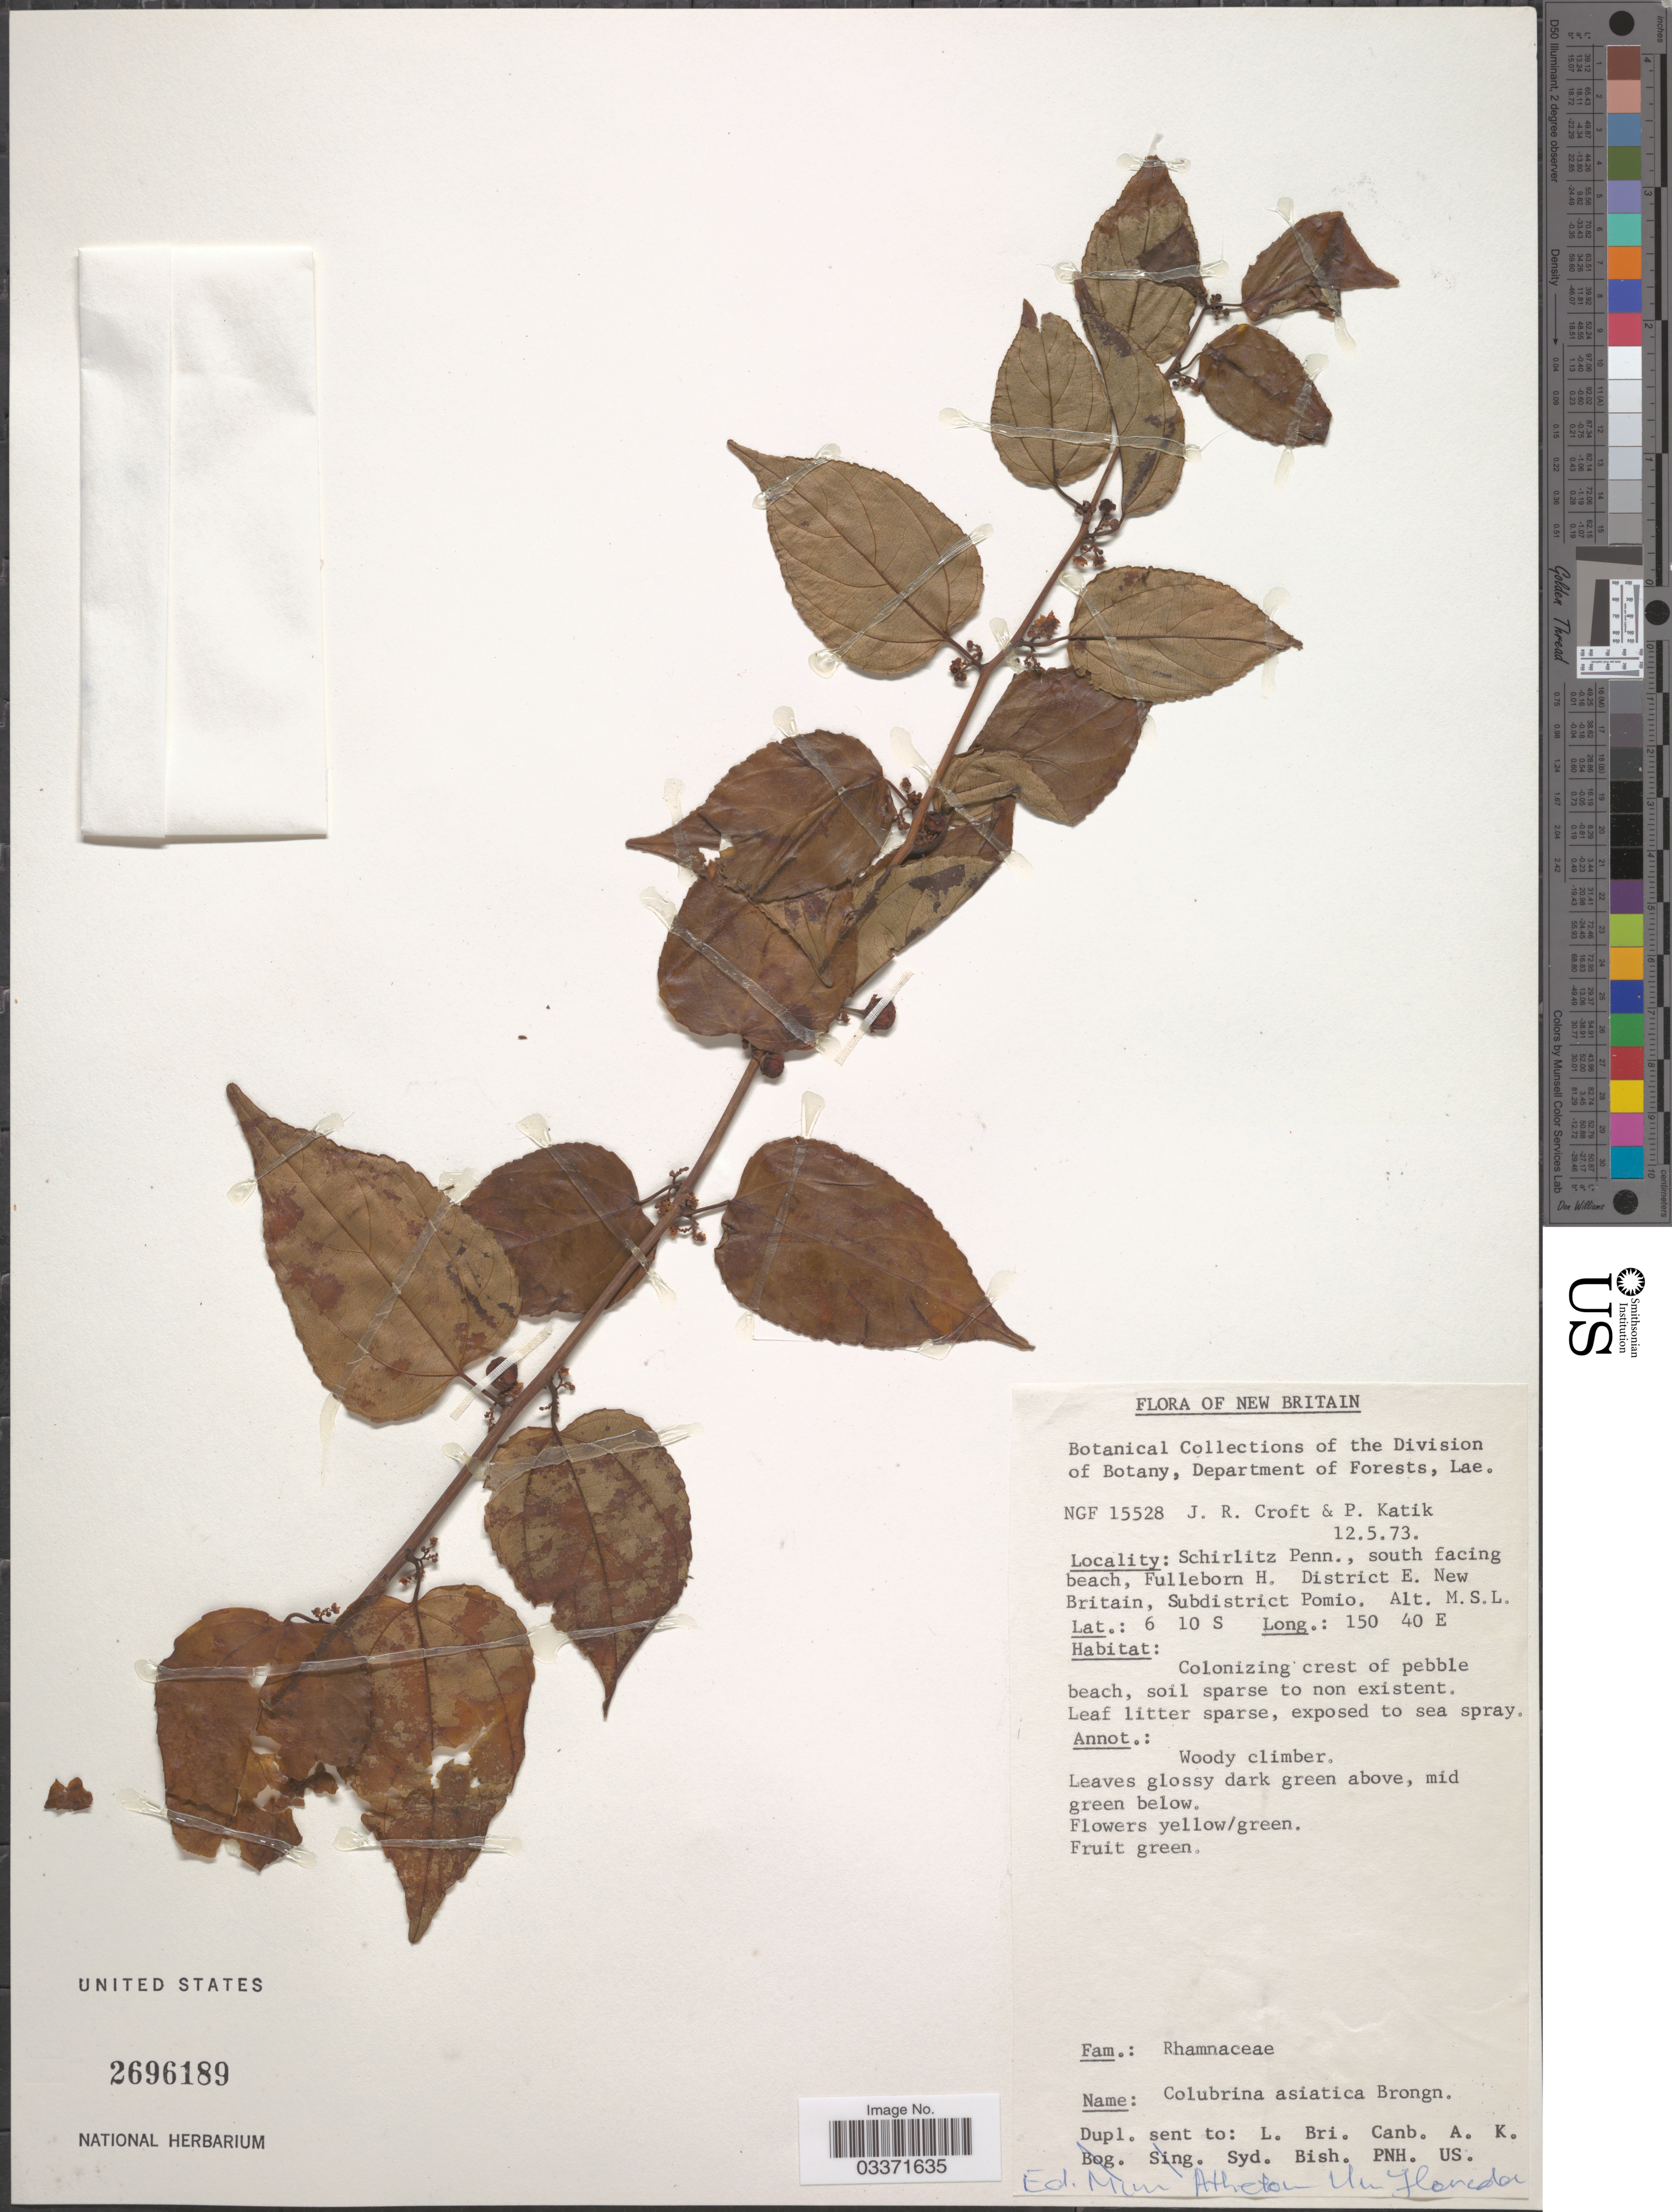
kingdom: Plantae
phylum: Tracheophyta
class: Magnoliopsida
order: Rosales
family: Rhamnaceae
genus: Colubrina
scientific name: Colubrina asiatica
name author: (L.) Brongn.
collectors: J. R. Croft & P. Katik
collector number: NGF15528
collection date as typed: Transcribed d/m/y: 12/5/73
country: Papua New Guinea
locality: New Britain, Schirlitz Penn., south facing beach, Fulleborn H. District E. New Britain, Subdistrict Pomio.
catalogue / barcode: US 2696189